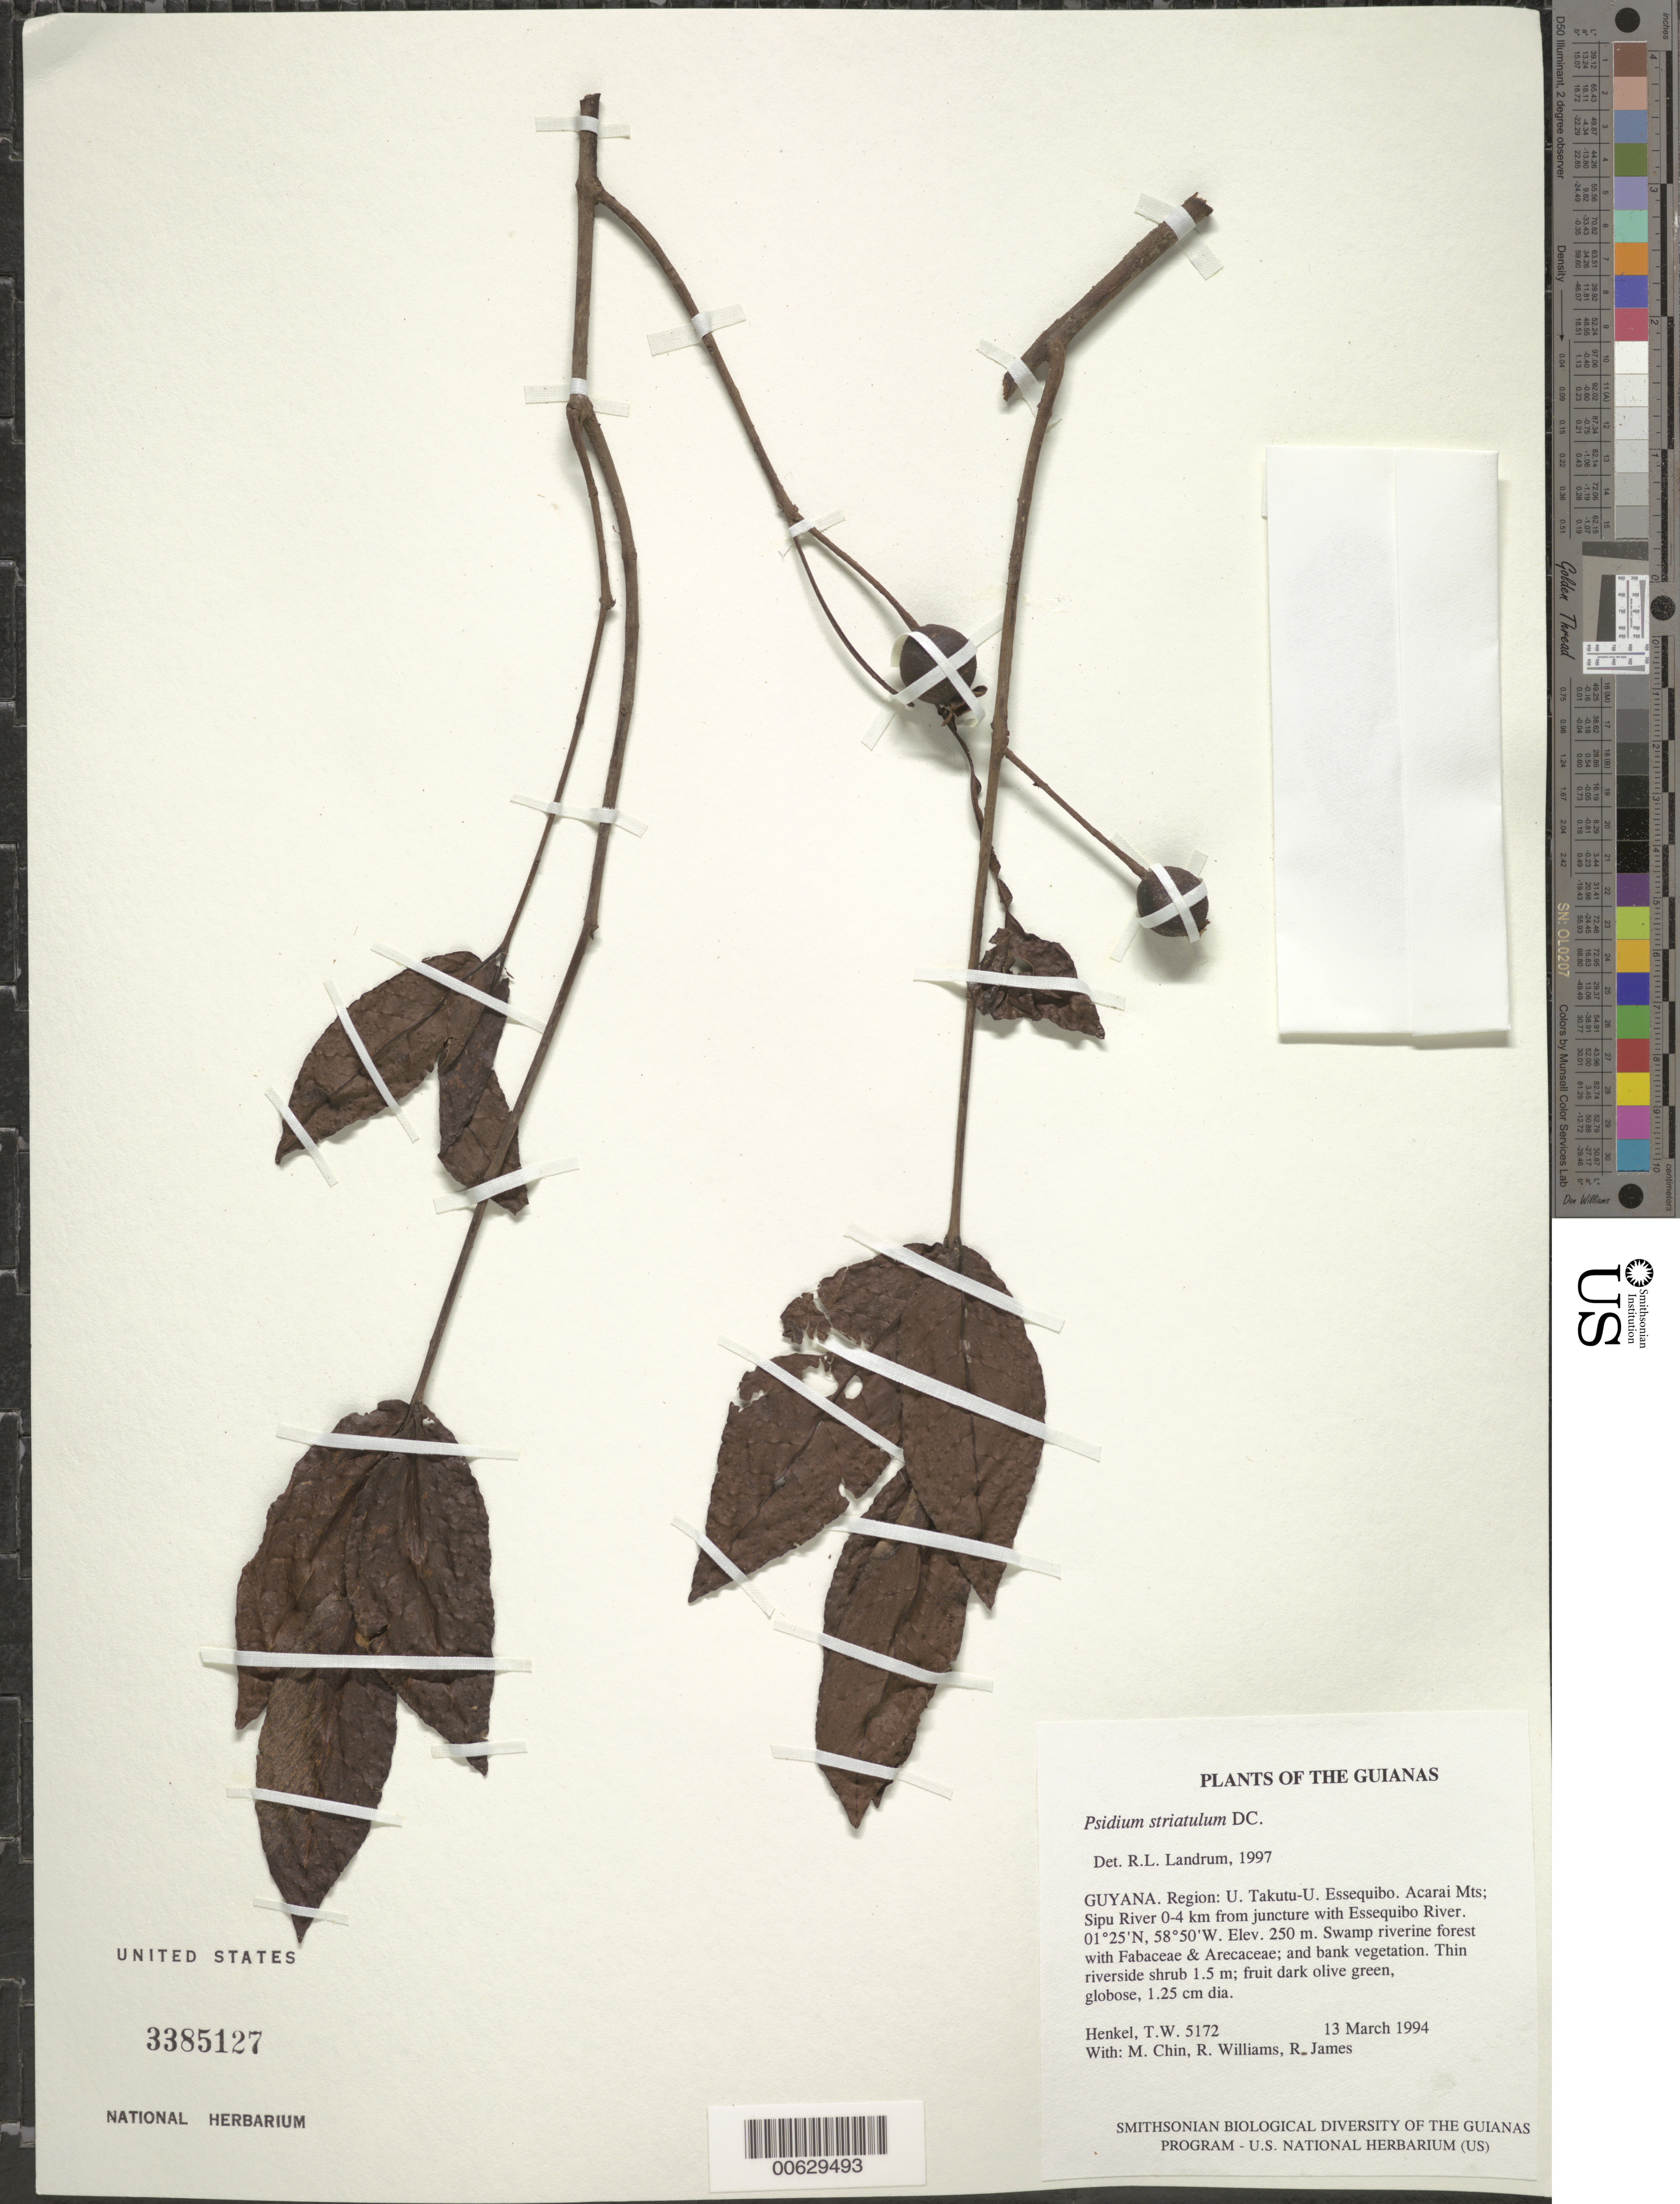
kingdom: Plantae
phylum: Tracheophyta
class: Magnoliopsida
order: Myrtales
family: Myrtaceae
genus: Psidium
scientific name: Psidium striatulum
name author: DC.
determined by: Landrum, L. R.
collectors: T. Henkel, M. Chin, R. Williams & R. James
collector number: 5172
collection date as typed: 13 March 1994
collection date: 1994-03-13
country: Guyana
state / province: U. Takutu-U. Essequibo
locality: Acarai Mts; Sipu River 0-4 km from juncture with Essequibo River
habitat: Swamp riverine forest with Fabaceae & Arecaceae; and bank vegetation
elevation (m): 250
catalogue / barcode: US 3385127